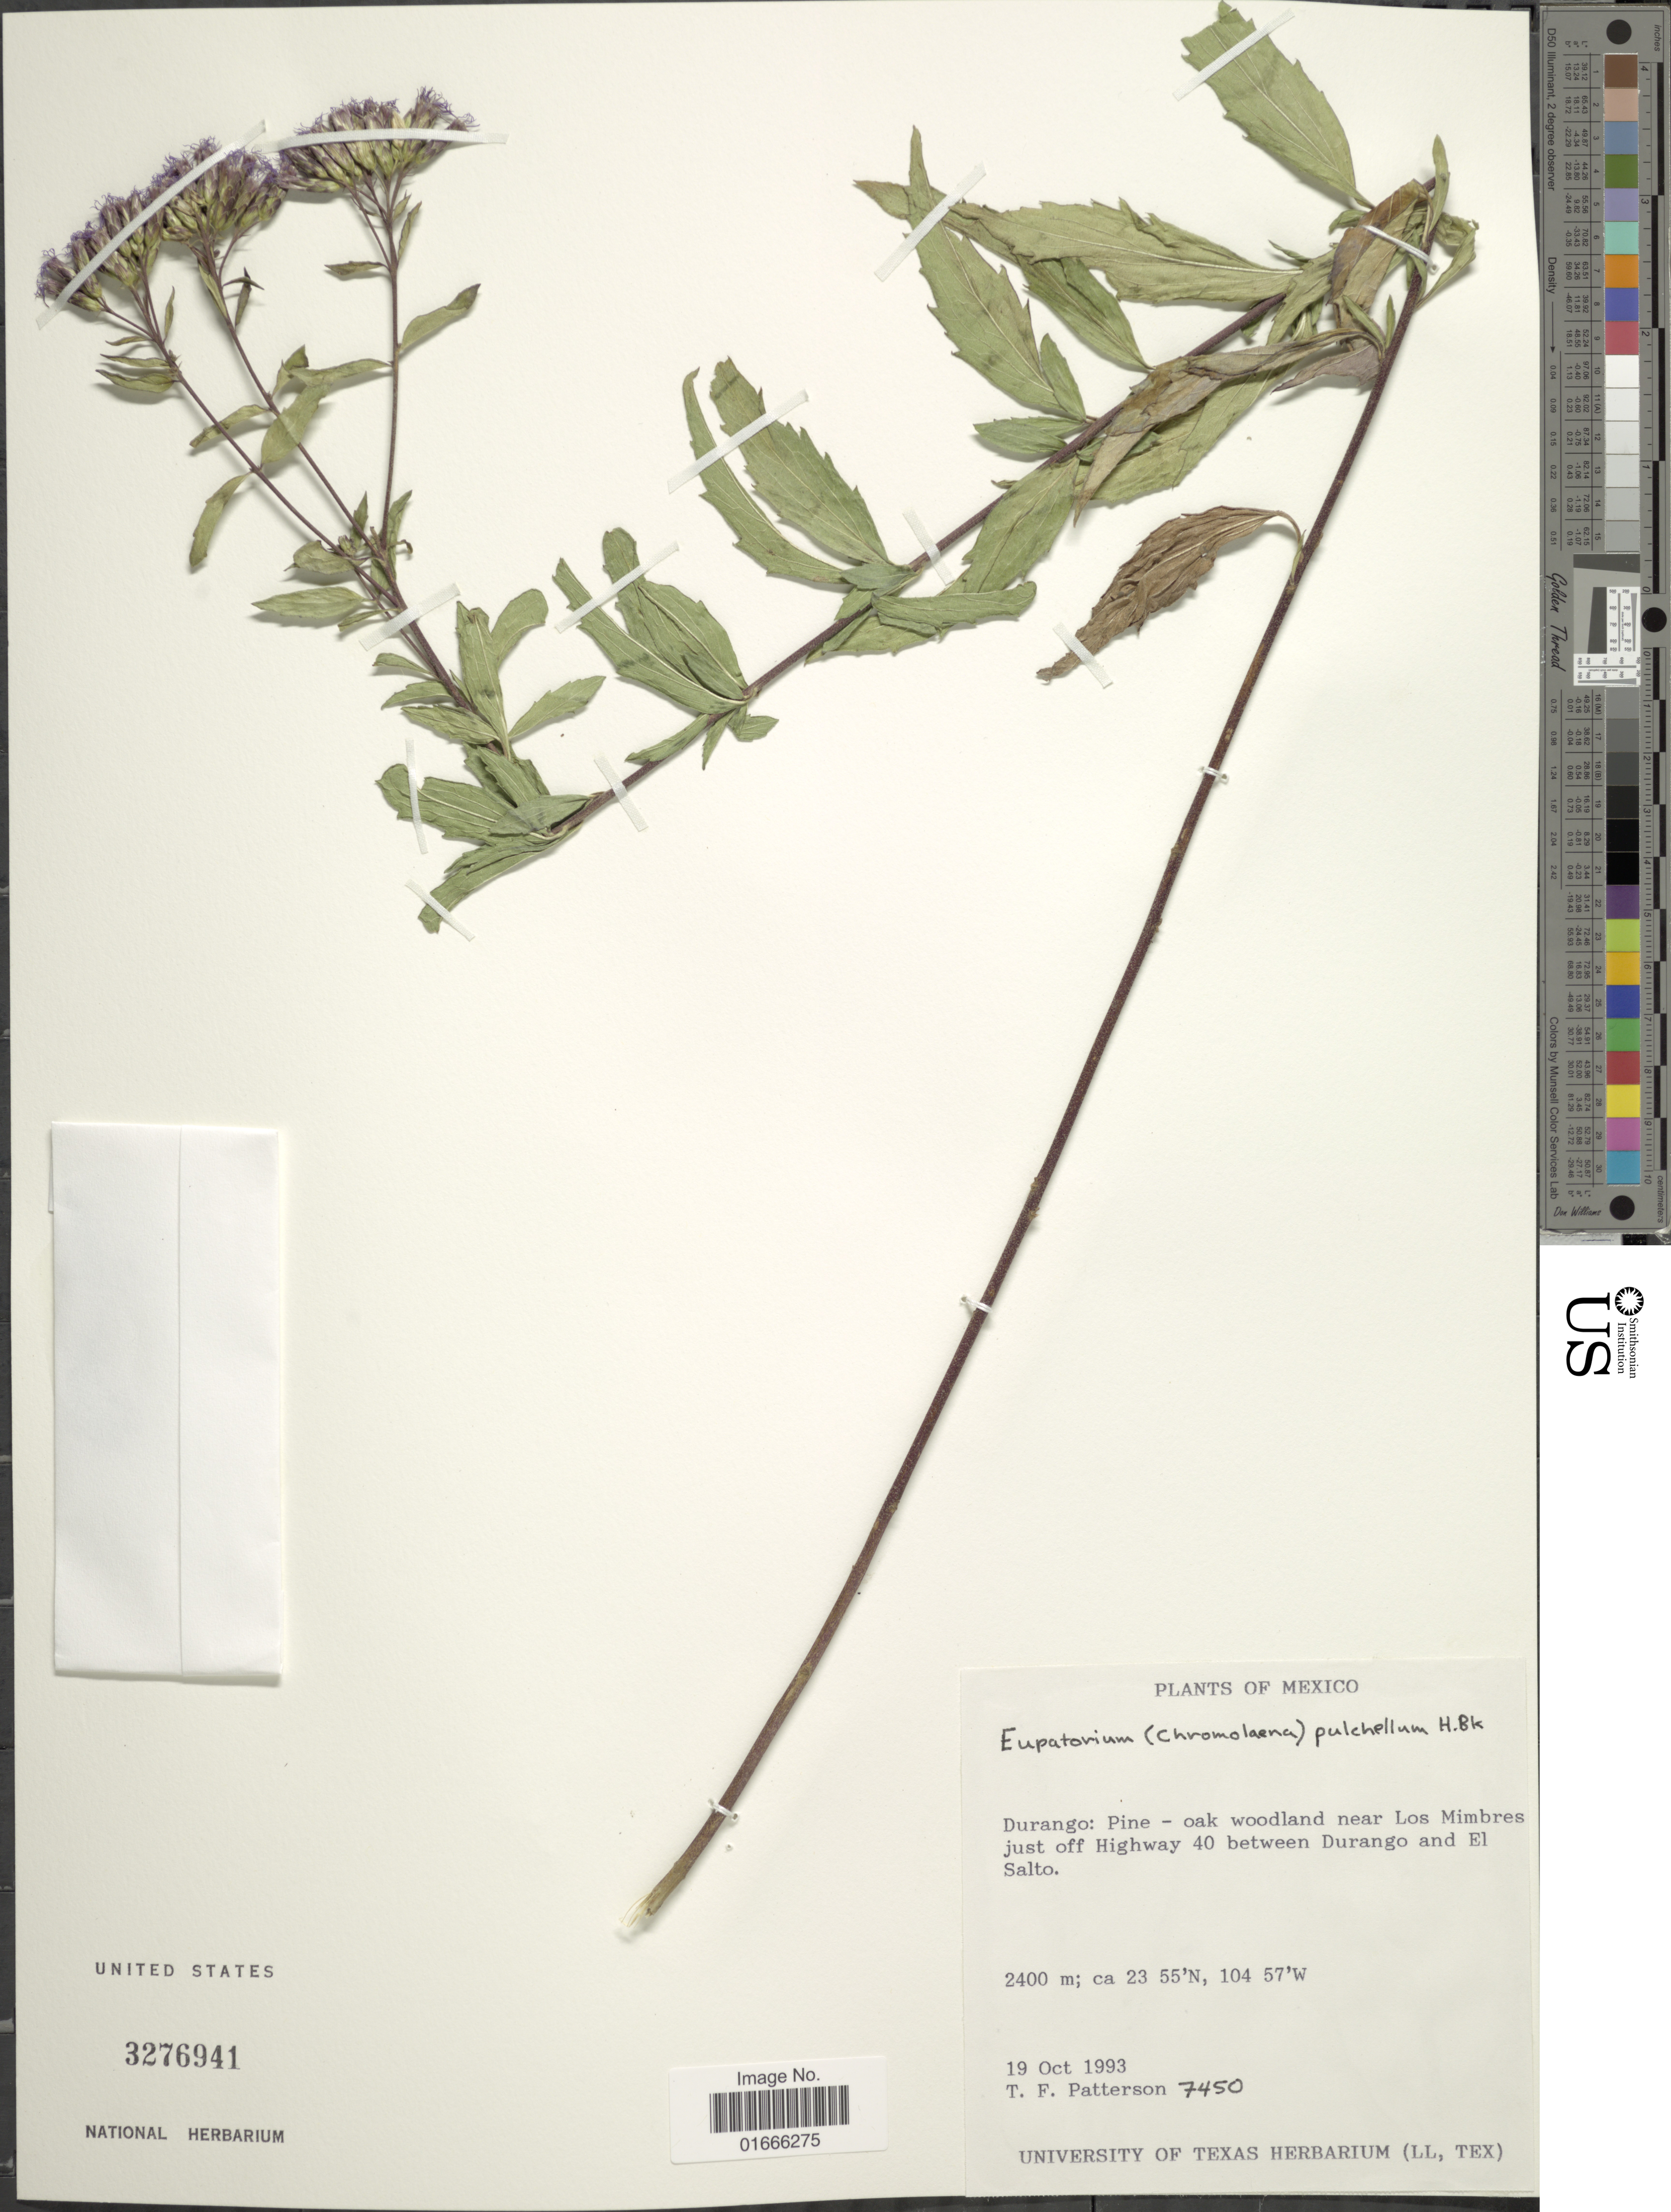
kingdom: Plantae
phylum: Tracheophyta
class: Magnoliopsida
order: Asterales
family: Asteraceae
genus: Chromolaena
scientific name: Chromolaena pulchella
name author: (Kunth) R.M. King & H. Rob.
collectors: T. Patterson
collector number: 7450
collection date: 1993-10-19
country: Mexico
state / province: Durango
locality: Pine - oak woodland near Los Minbres just off Highway 40 between Durango and El Salto.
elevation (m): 2400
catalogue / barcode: US 3276941